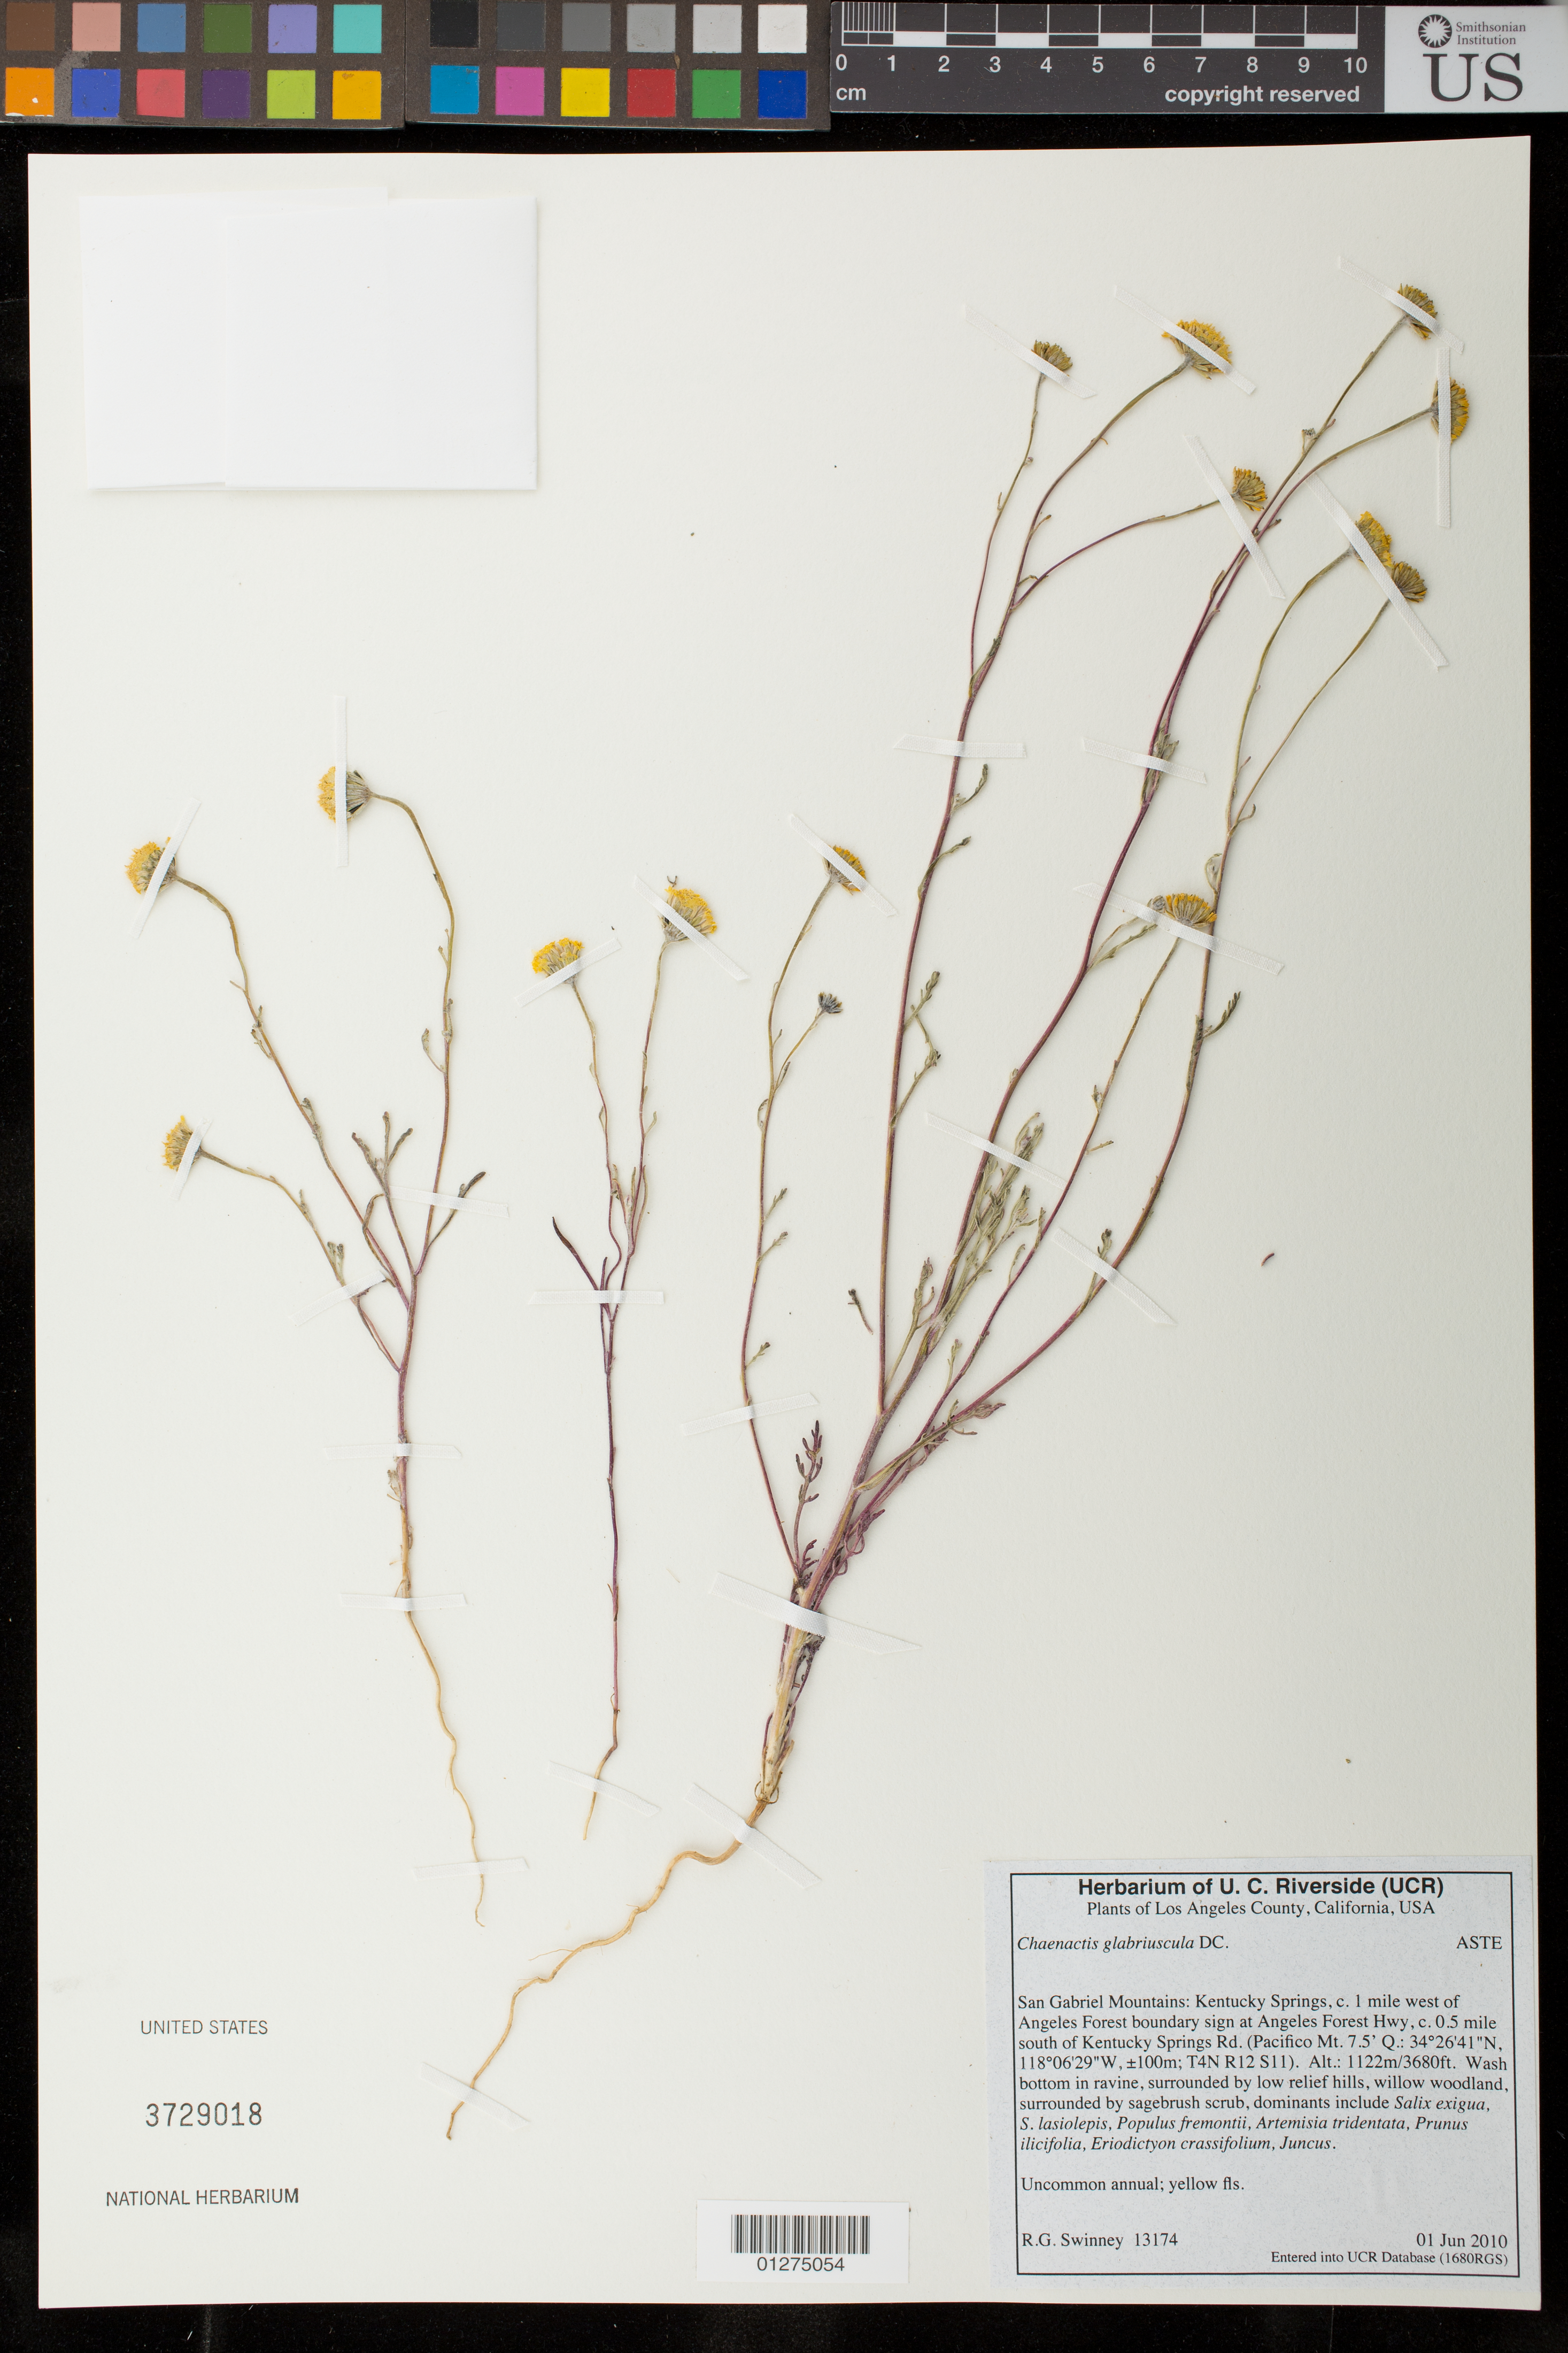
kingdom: Plantae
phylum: Tracheophyta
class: Magnoliopsida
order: Asterales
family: Asteraceae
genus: Chaenactis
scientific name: Chaenactis glabriuscula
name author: DC.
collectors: R. Swinney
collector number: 13174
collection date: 2010-06-01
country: United States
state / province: California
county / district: Los Angeles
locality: San Gabriel Mountains, Kentucky Springs, c. 1 mile west of Angeles Forest boundary sign at Angeles Forest Hwy, c 0.5 mile south of Kentucky Springs Rd.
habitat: wash bottom in ravine, surrounded by low relief hills, willow woodland, surrounded by sagebrush scrub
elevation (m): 1122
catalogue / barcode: US 3729018